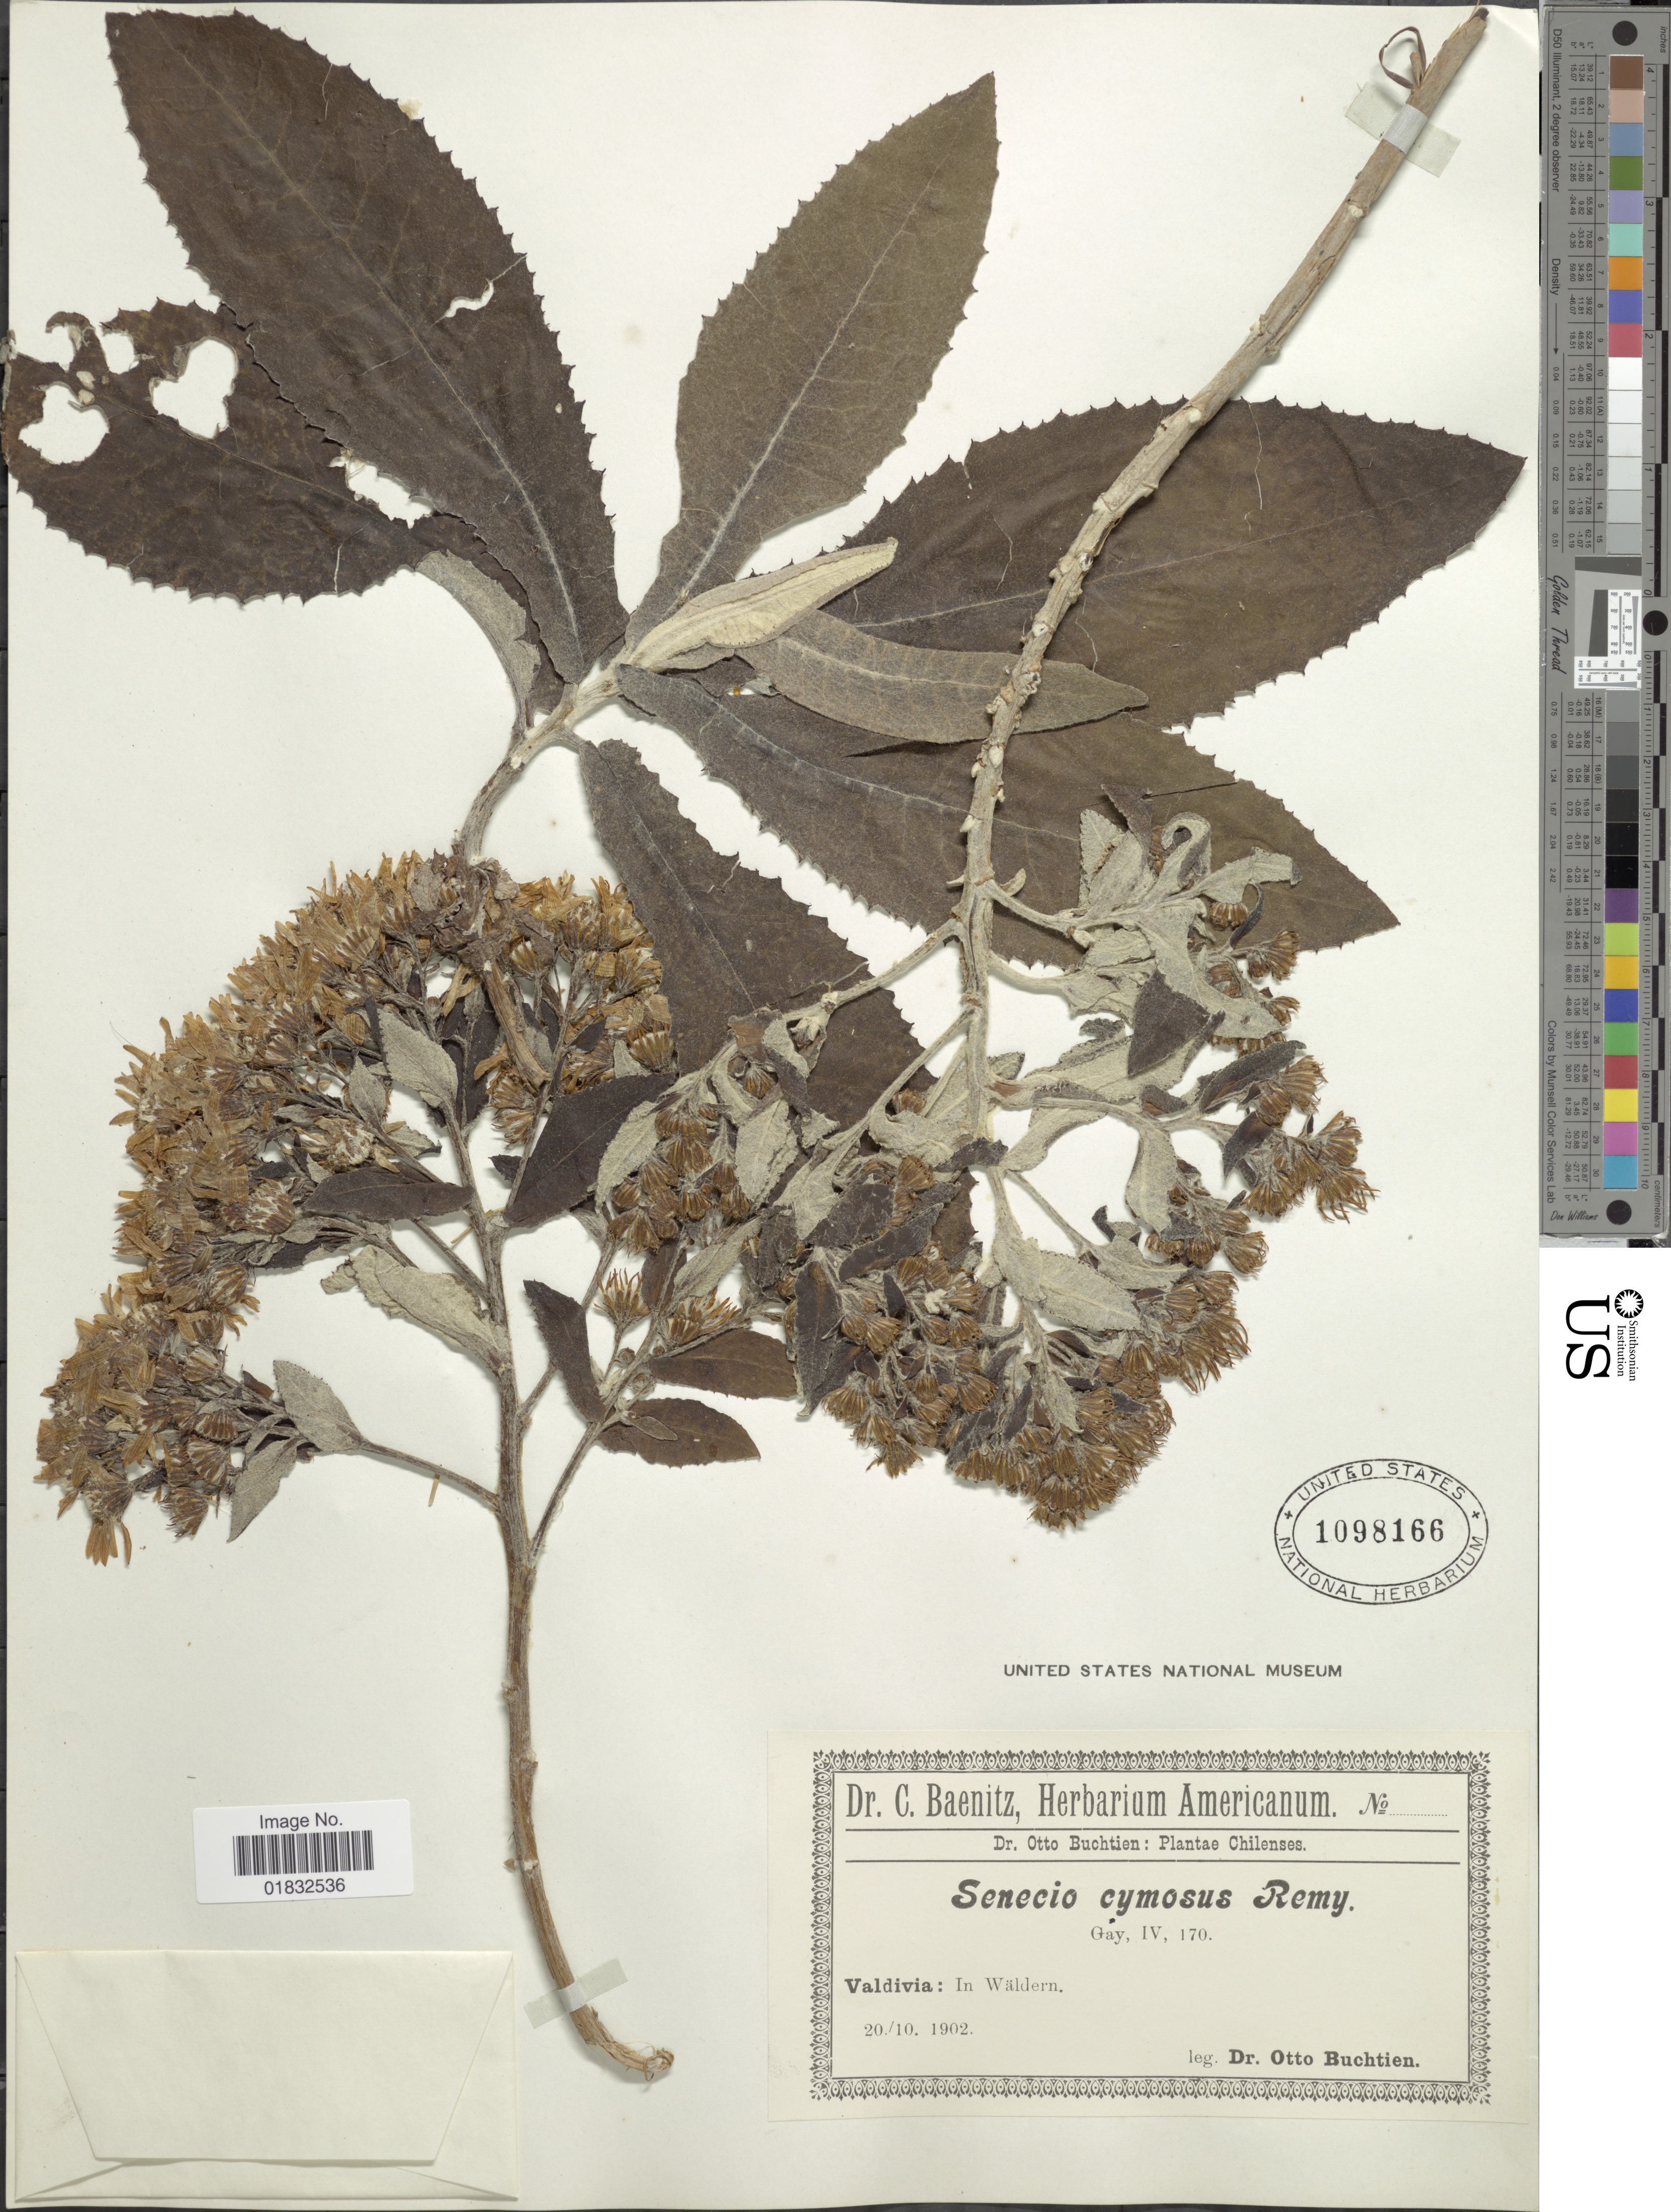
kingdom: Plantae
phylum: Tracheophyta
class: Magnoliopsida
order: Asterales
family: Asteraceae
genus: Acrisione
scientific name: Acrisione cymosa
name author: (J. Rémy) B. Nord.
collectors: O. Buchtien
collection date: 1902-10-20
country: Chile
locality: Valdivia: In Waldern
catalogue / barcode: US 1098166